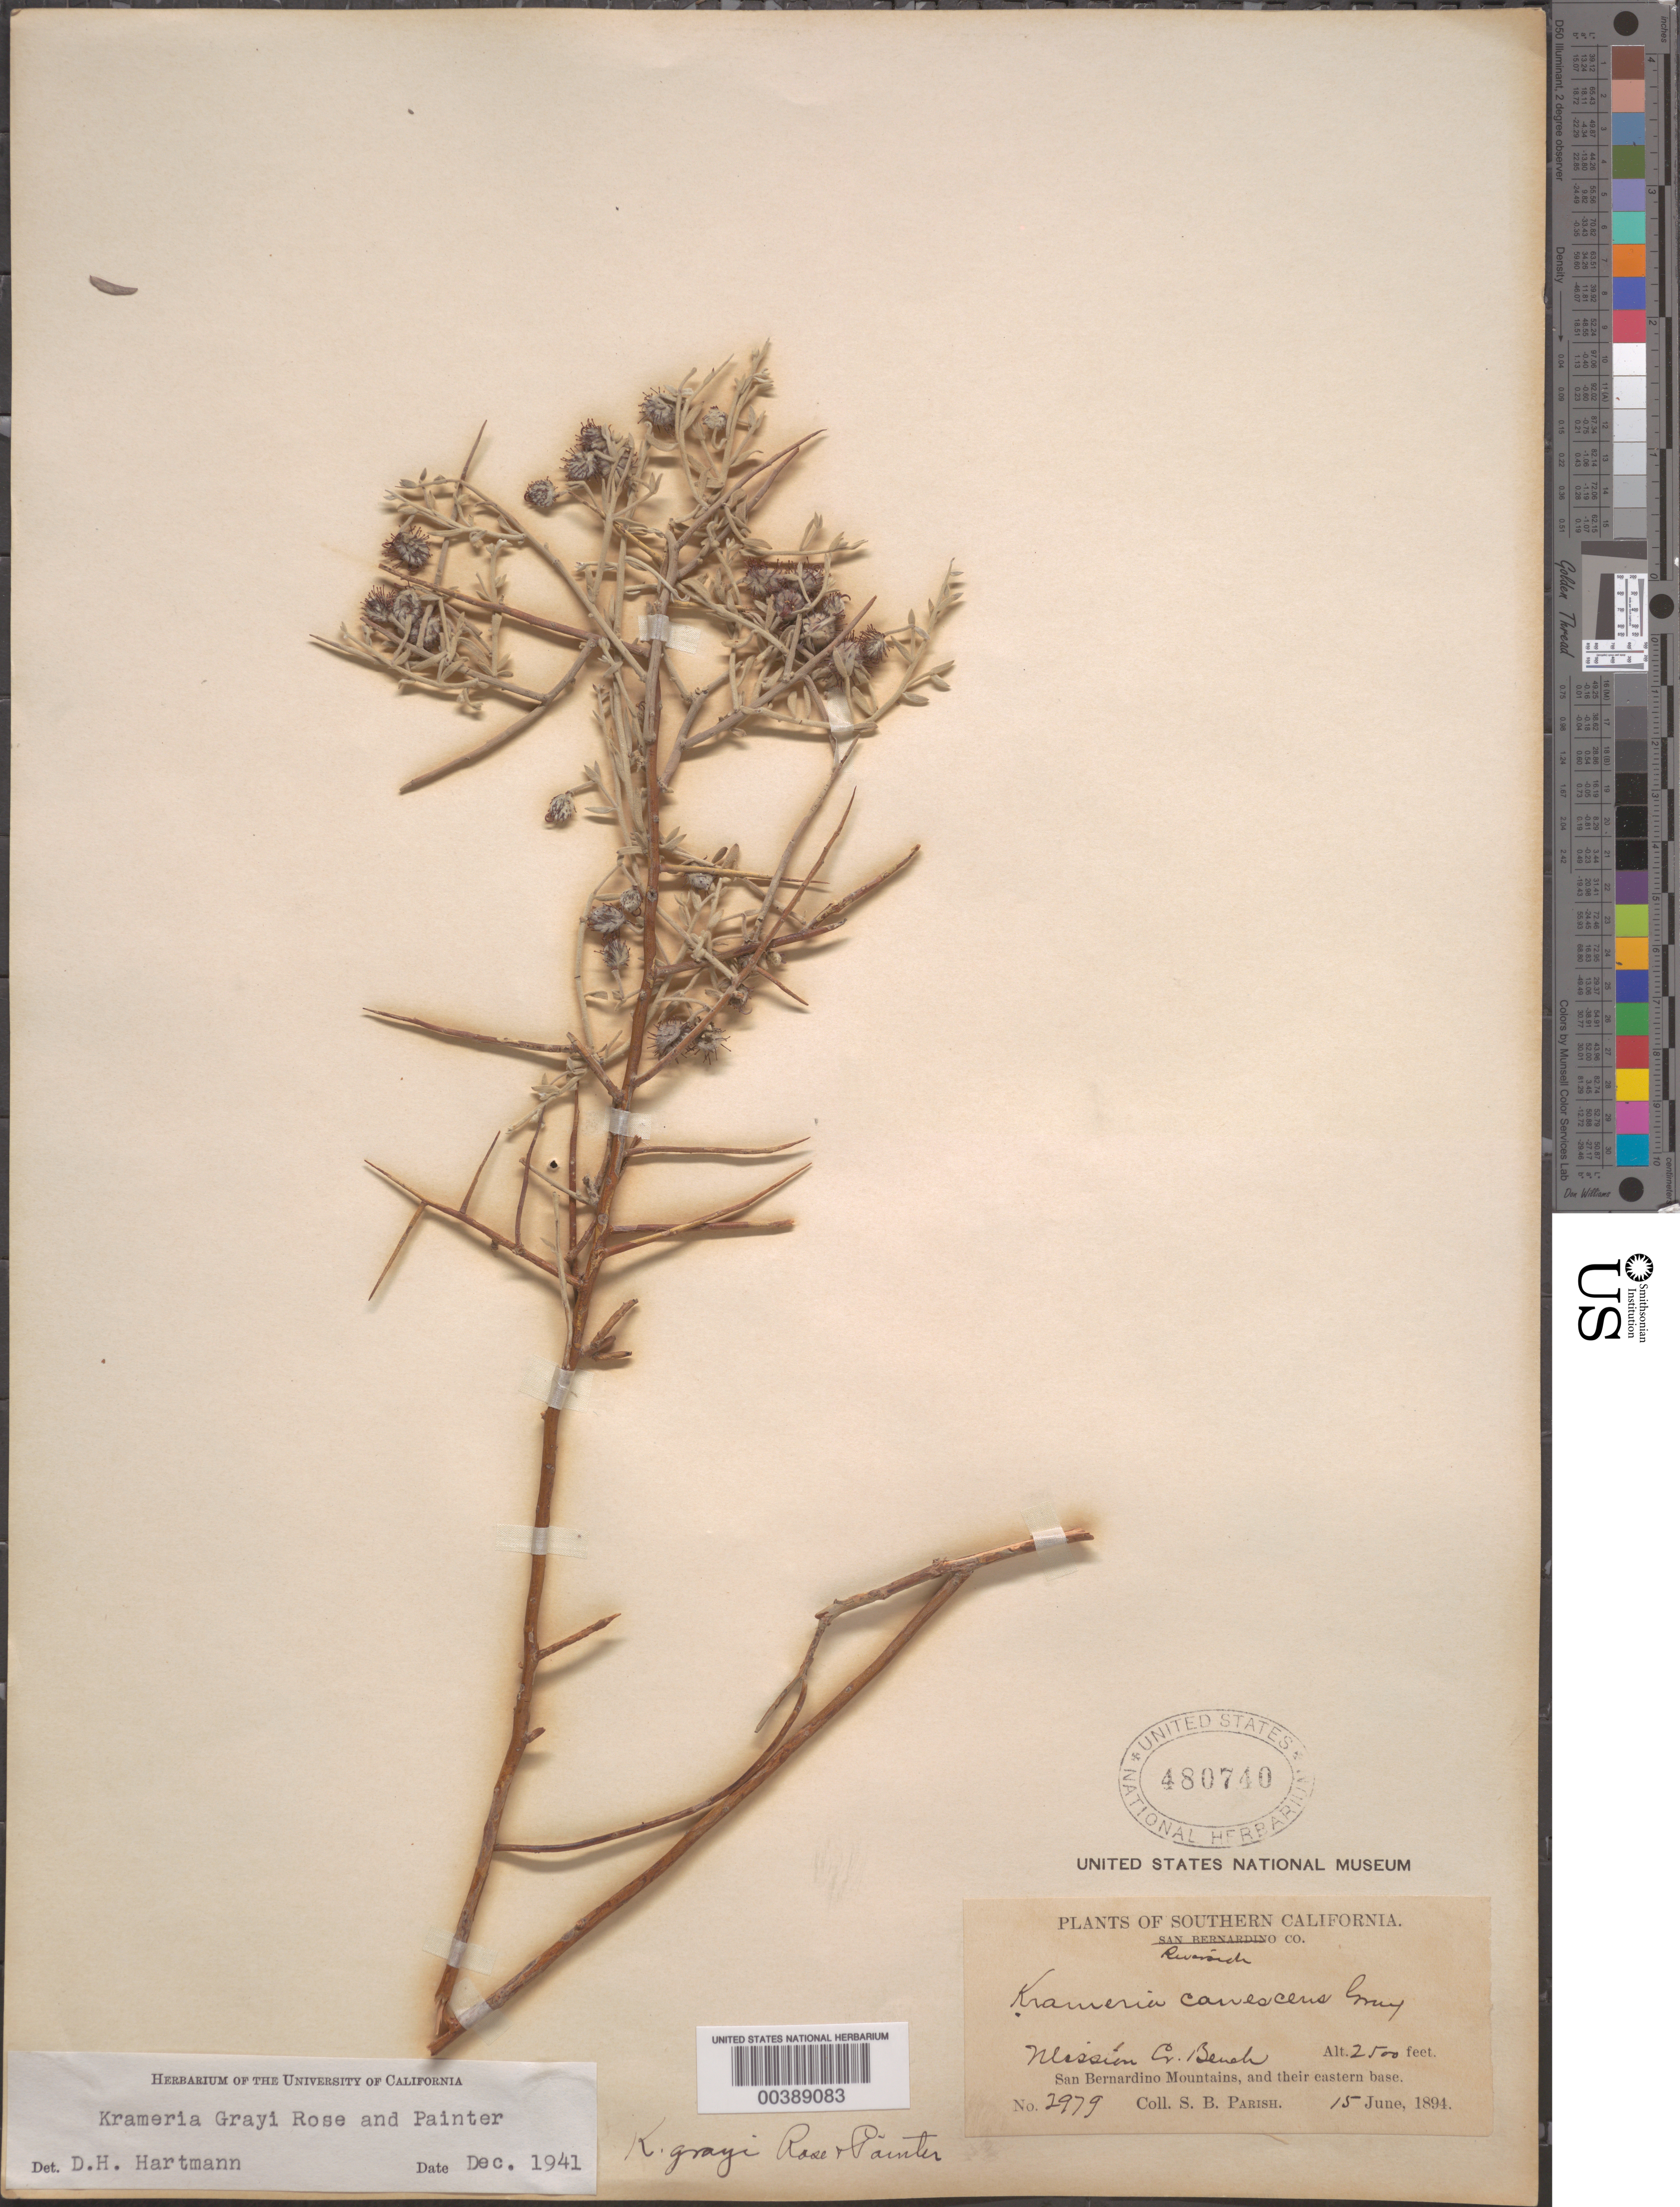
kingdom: Plantae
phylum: Tracheophyta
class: Magnoliopsida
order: Zygophyllales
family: Krameriaceae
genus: Krameria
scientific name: Krameria grayi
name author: Rose & J.H. Painter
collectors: S. B. Parish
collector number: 2979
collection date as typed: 15 Jun 1894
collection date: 1894-06-15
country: United States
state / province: California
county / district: Riverside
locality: Mission cr bench; san bernardino mountains, and their eastern base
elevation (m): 762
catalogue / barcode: US 480740